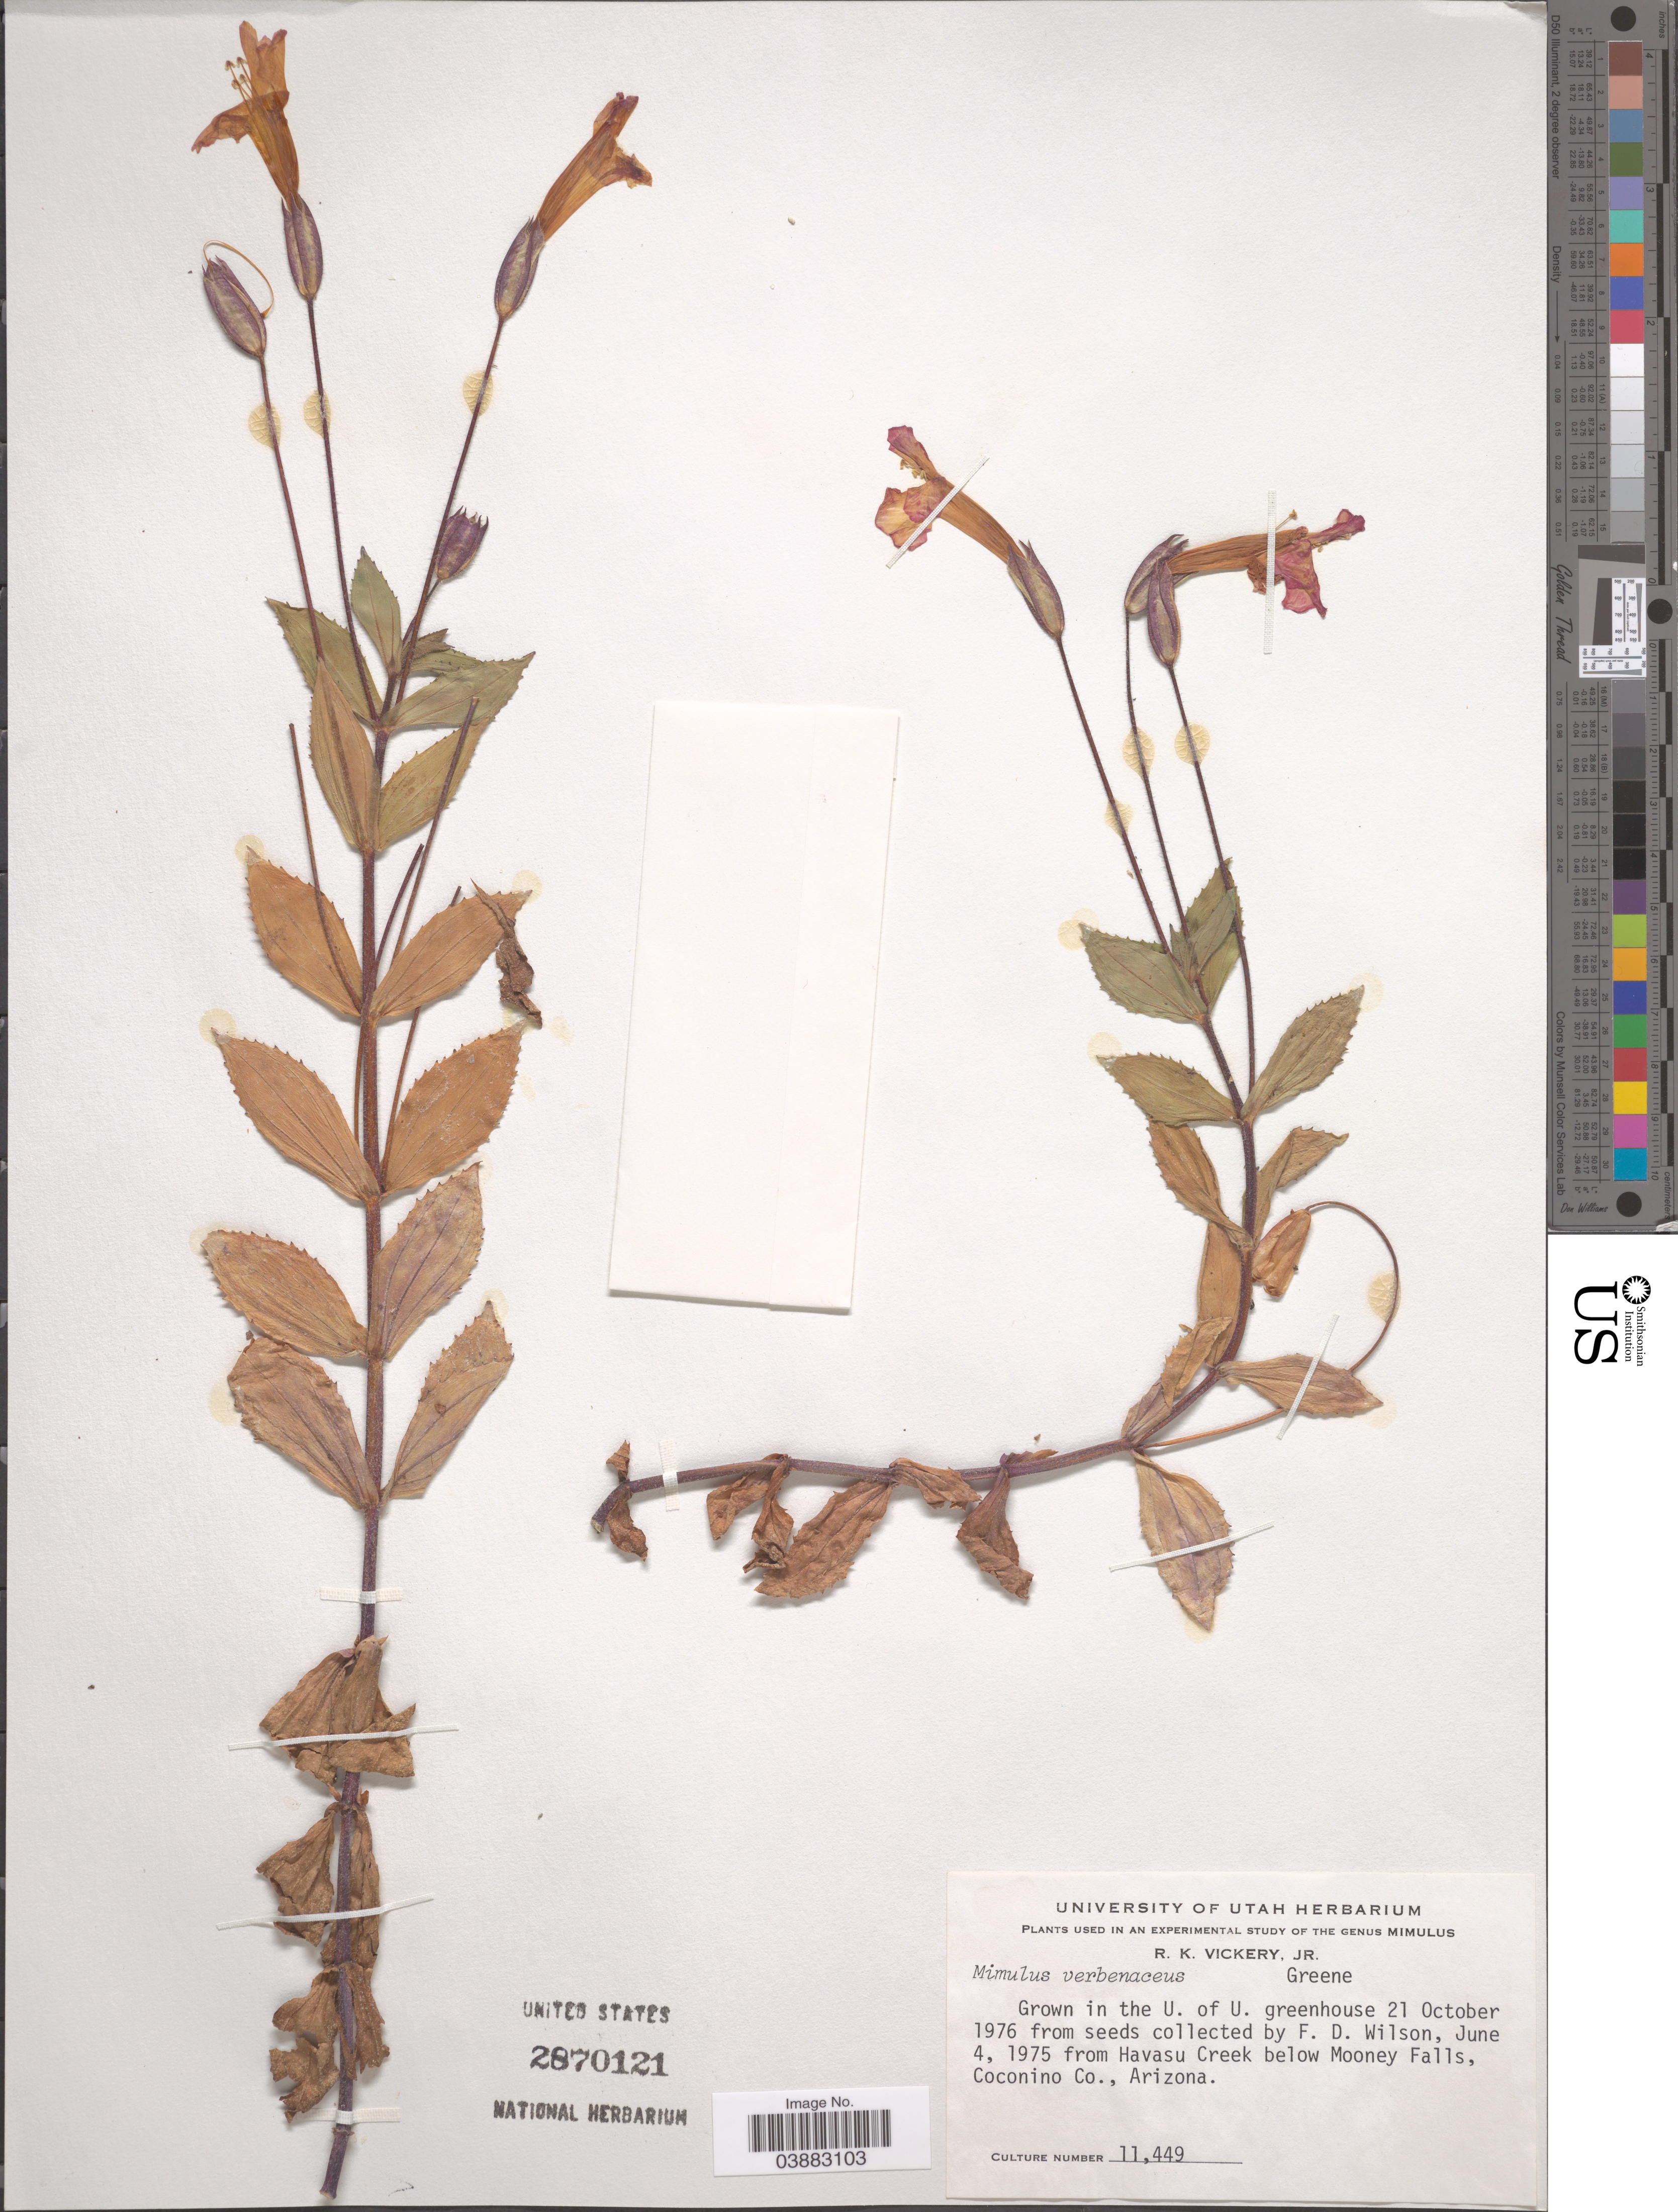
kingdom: Plantae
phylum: Tracheophyta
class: Magnoliopsida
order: Lamiales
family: Phrymaceae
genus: Mimulus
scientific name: Mimulus verbenaceus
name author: Greene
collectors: R. Vickery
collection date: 1976-10-21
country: United States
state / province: Arizona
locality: Grown in U. of U. greenhouse.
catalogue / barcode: US 2870121